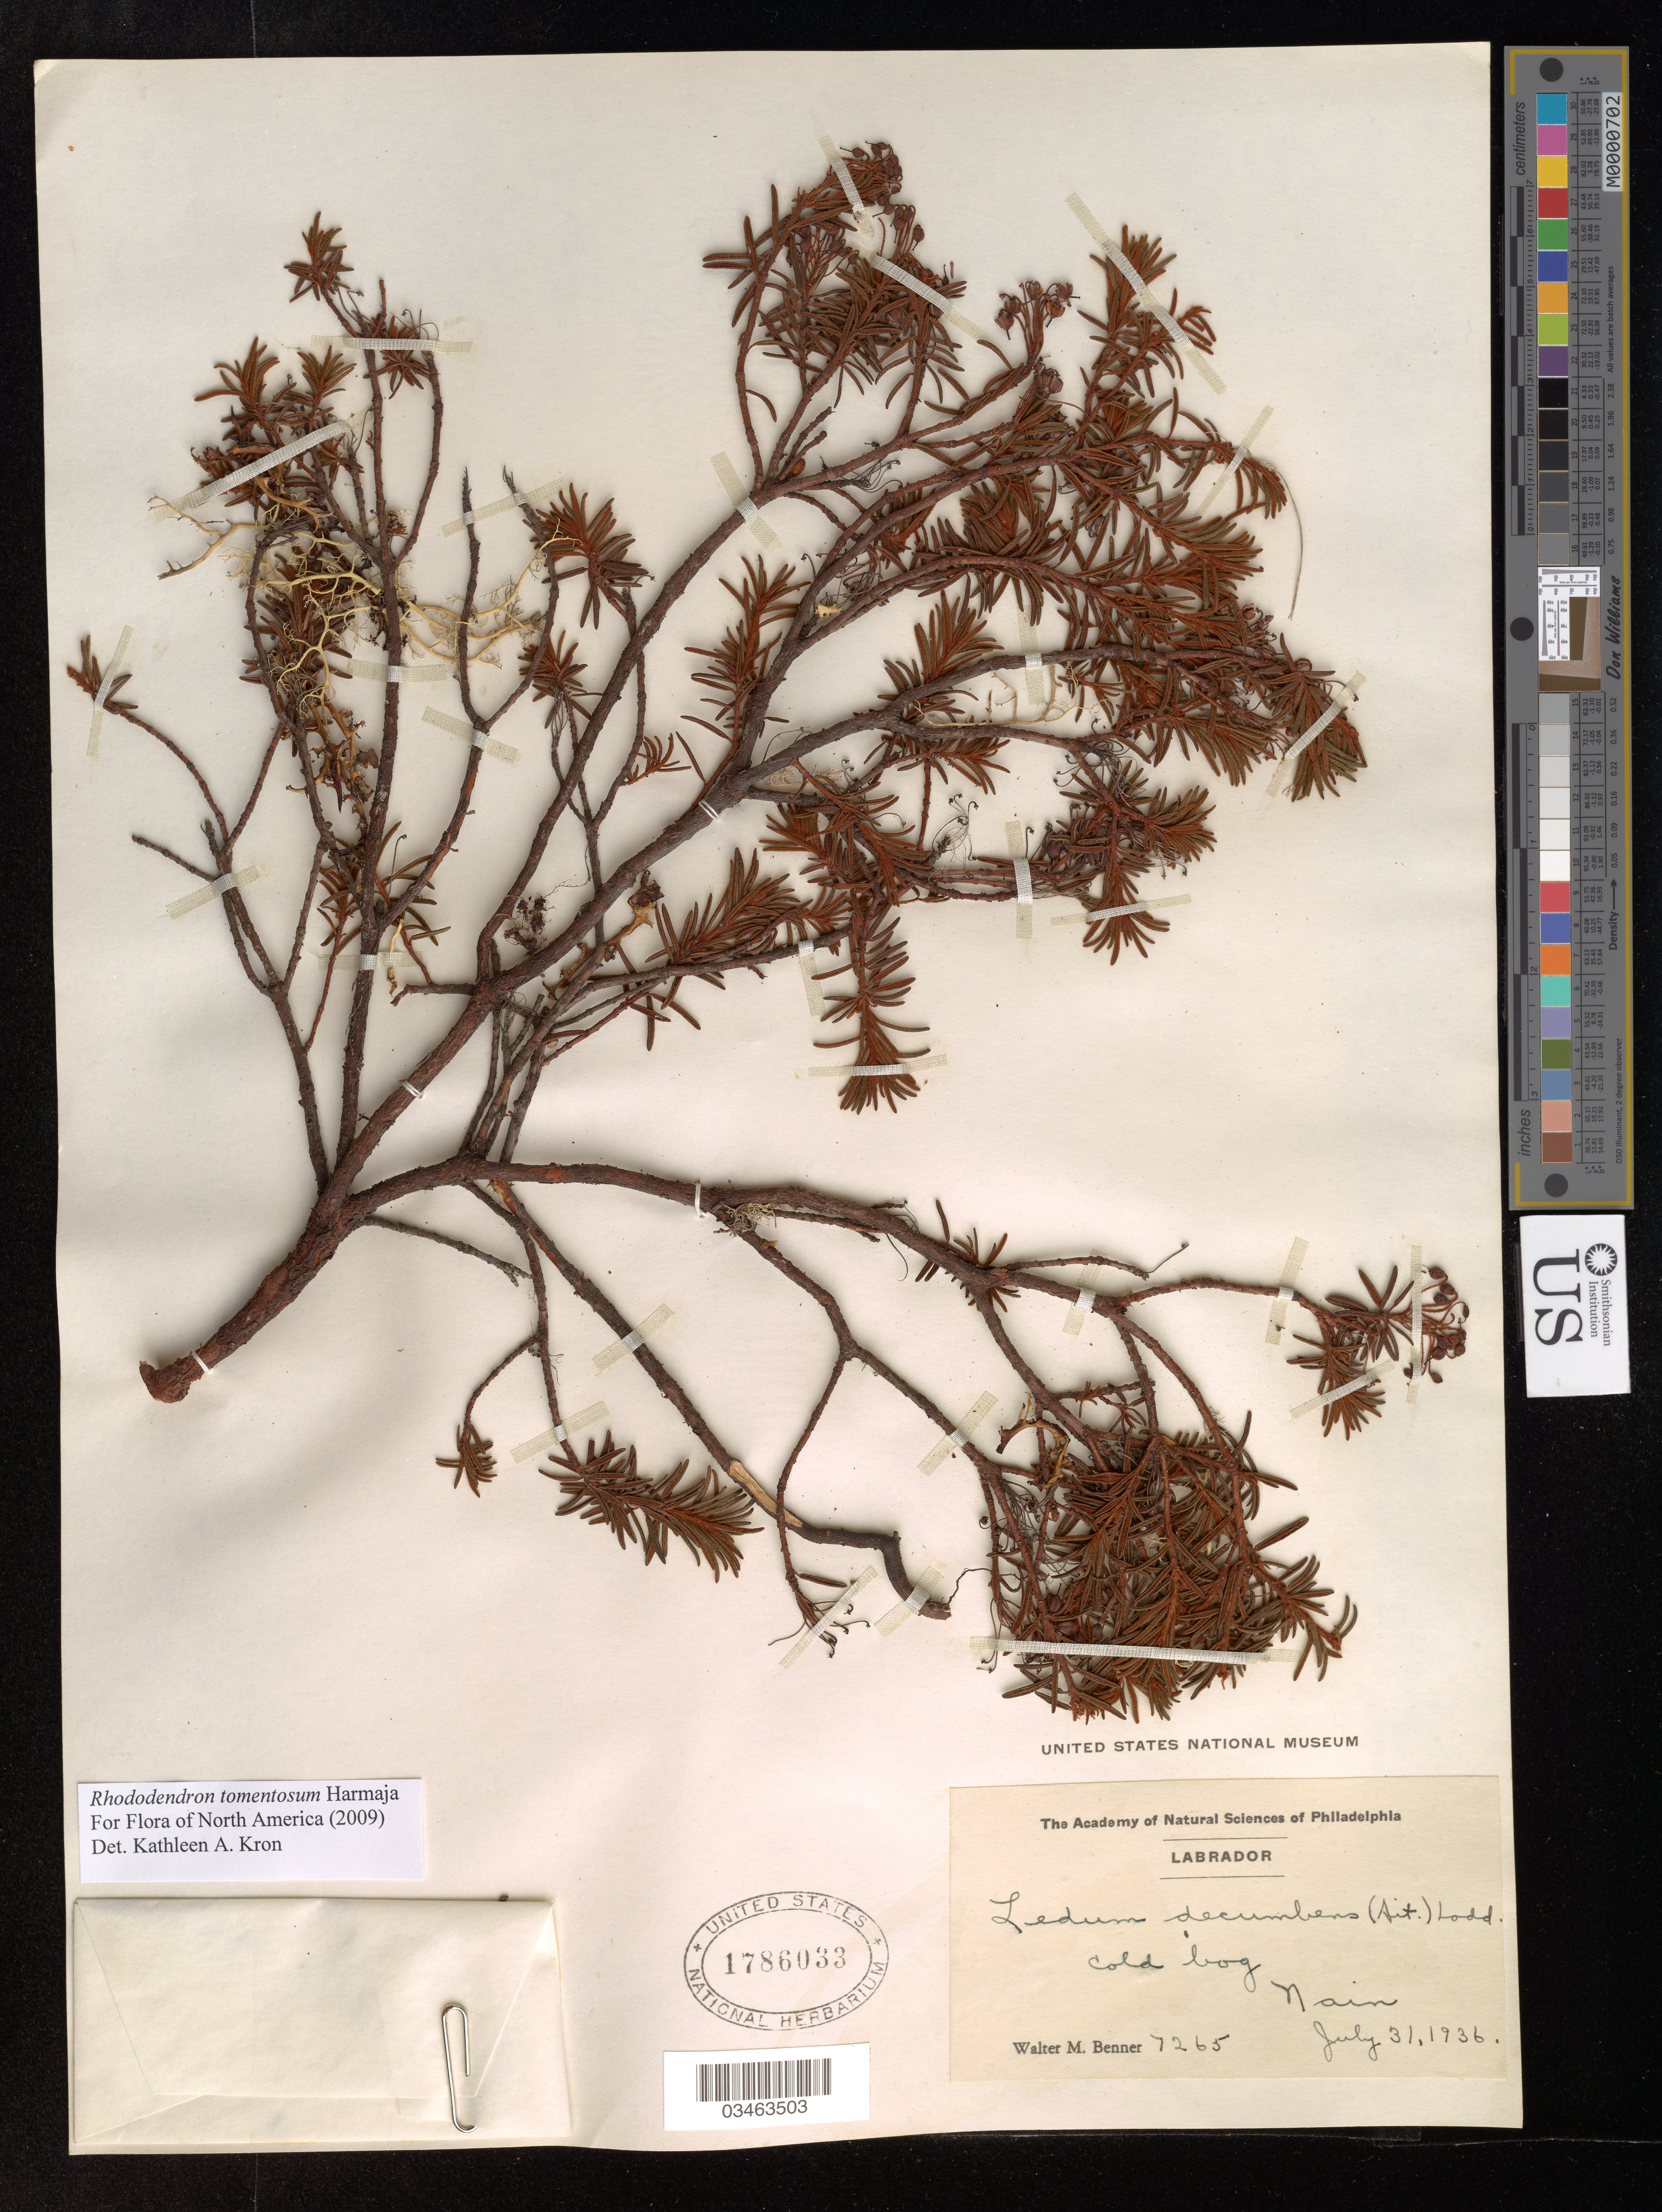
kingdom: Plantae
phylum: Tracheophyta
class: Magnoliopsida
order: Ericales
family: Ericaceae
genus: Rhododendron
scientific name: Rhododendron tomentosum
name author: Harmaja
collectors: W. Benner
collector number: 7265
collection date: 1936-07-31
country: Canada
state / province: Newfoundland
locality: Cold bog. Labrador, Nain.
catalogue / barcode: US 1786033